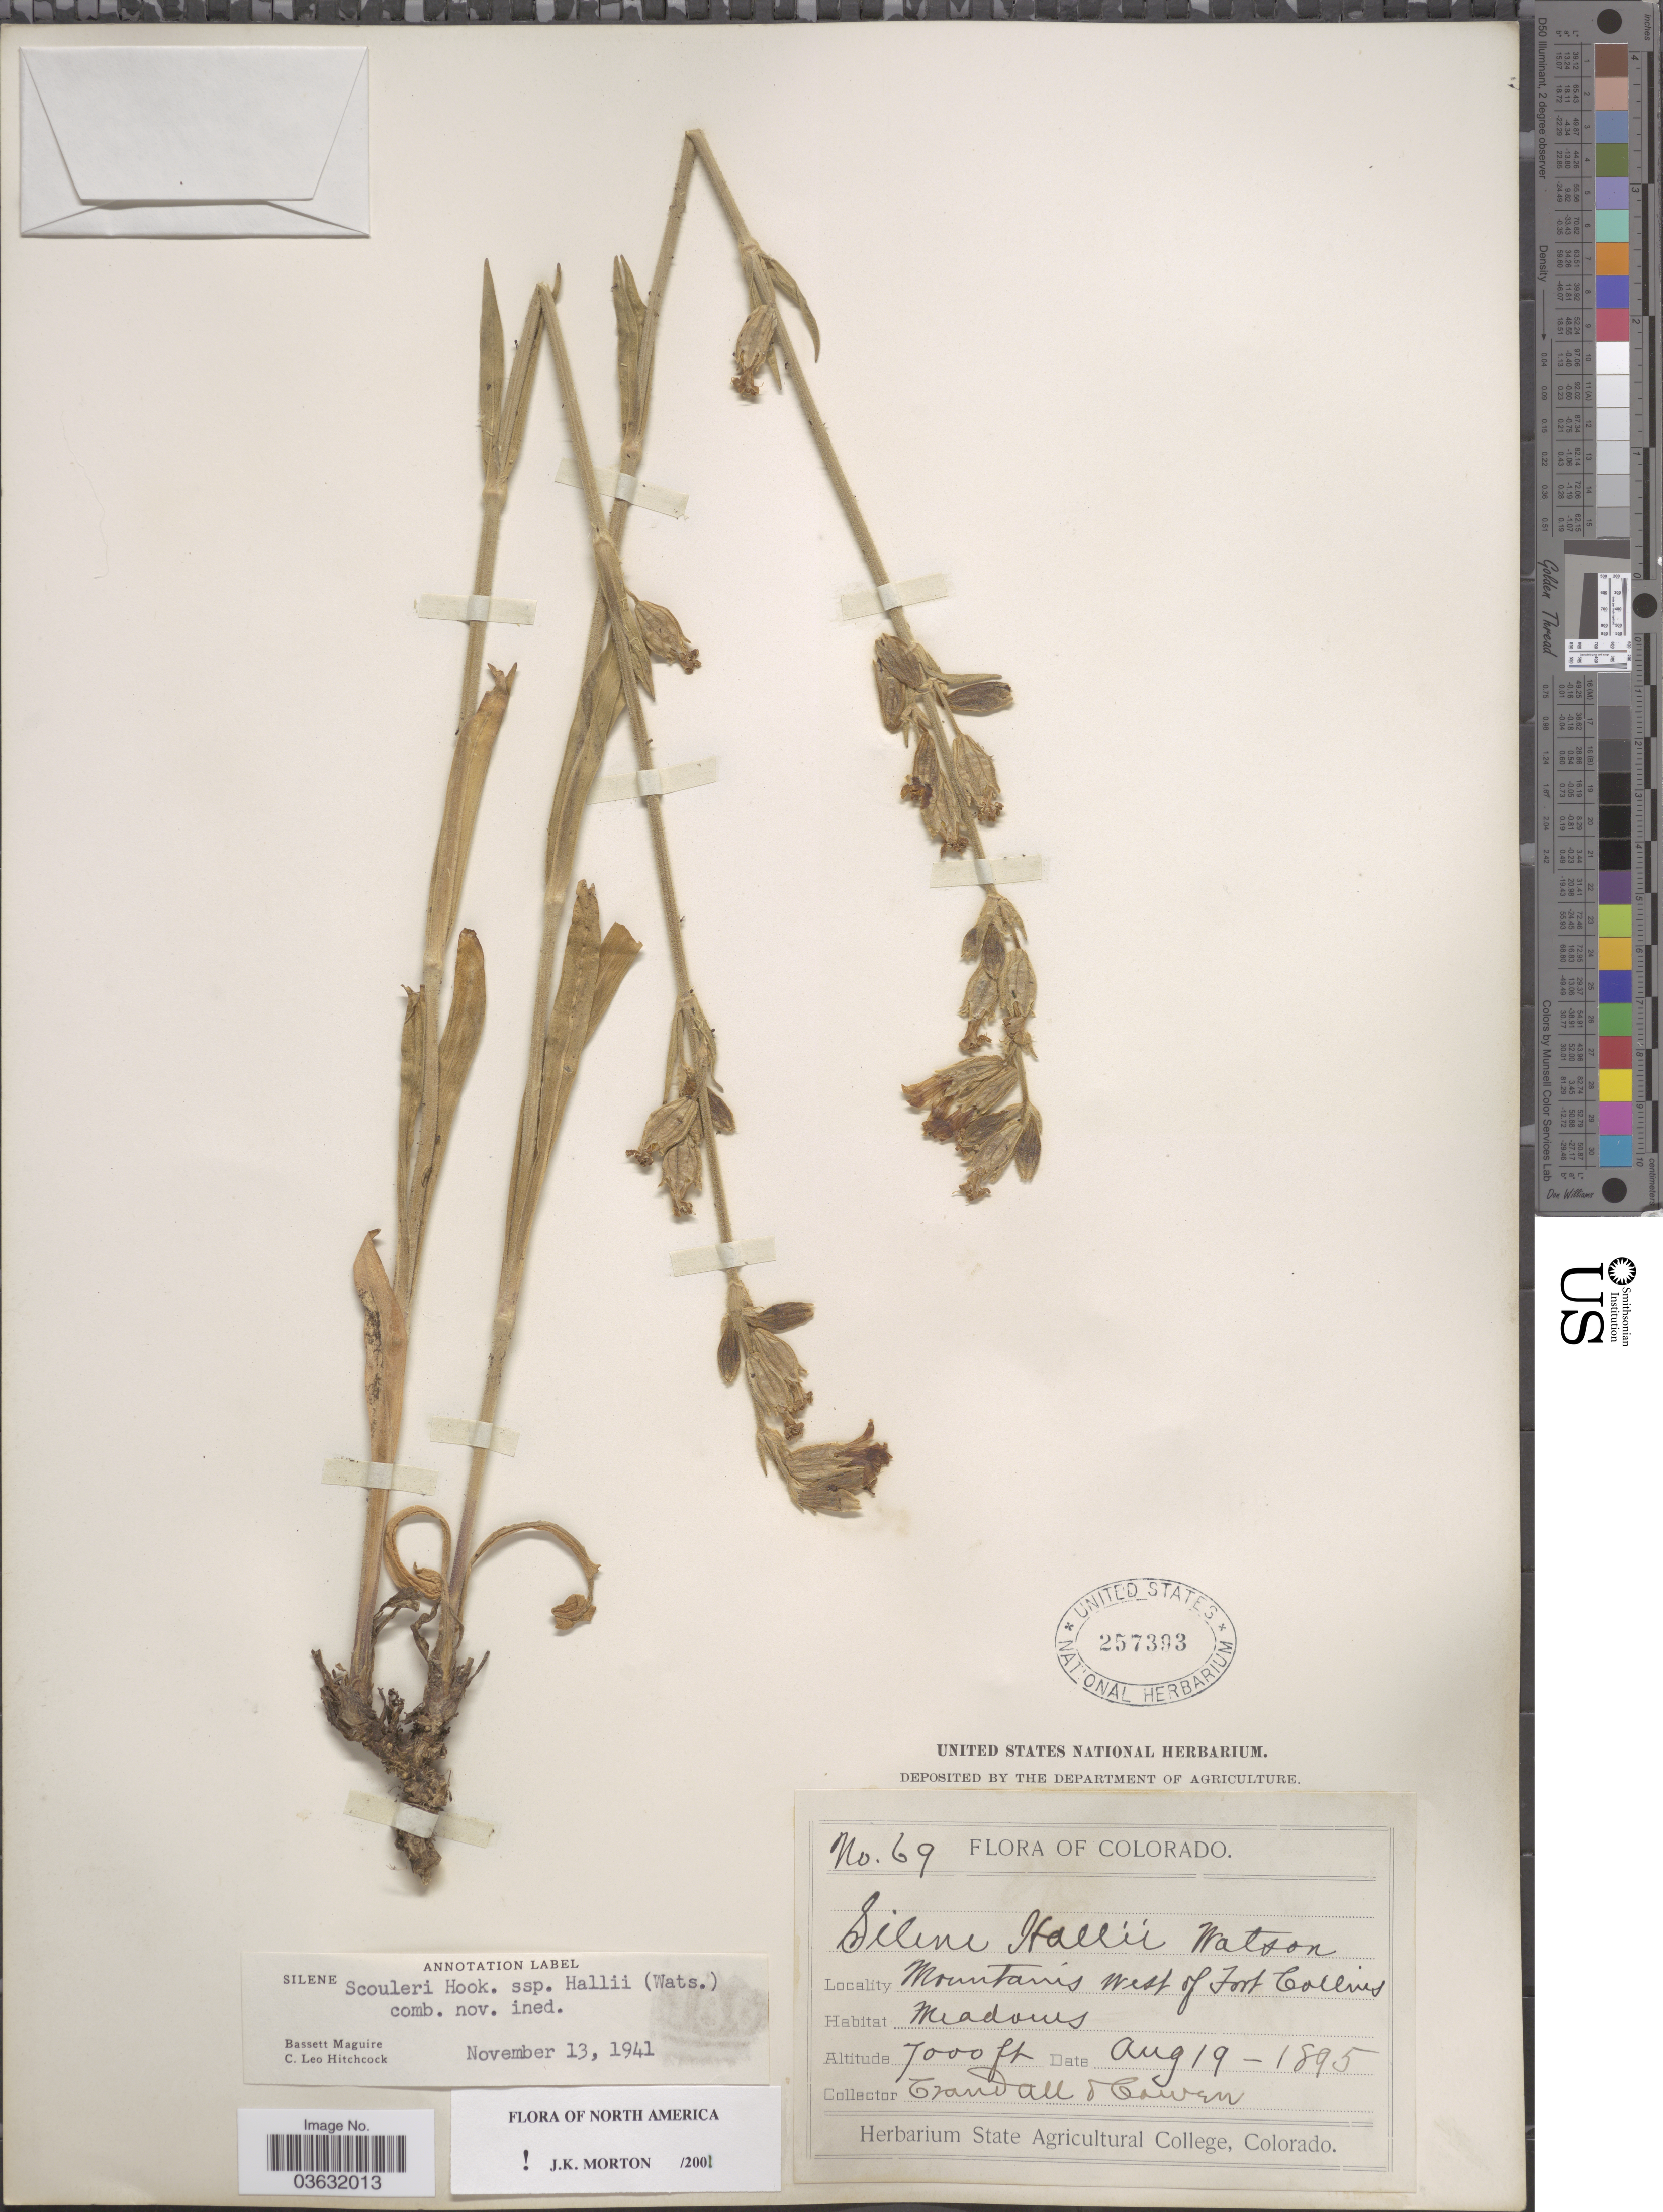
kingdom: Plantae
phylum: Tracheophyta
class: Magnoliopsida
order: Caryophyllales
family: Caryophyllaceae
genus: Silene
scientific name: Silene scouleri subsp. hallii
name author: (S. Watson) C.L. Hitchc. & Maguire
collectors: -. Crandall & Cowan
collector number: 69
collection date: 1895-08-19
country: United States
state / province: Colorado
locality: Mountains west of Fort Collins.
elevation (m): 2134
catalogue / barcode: US 257393